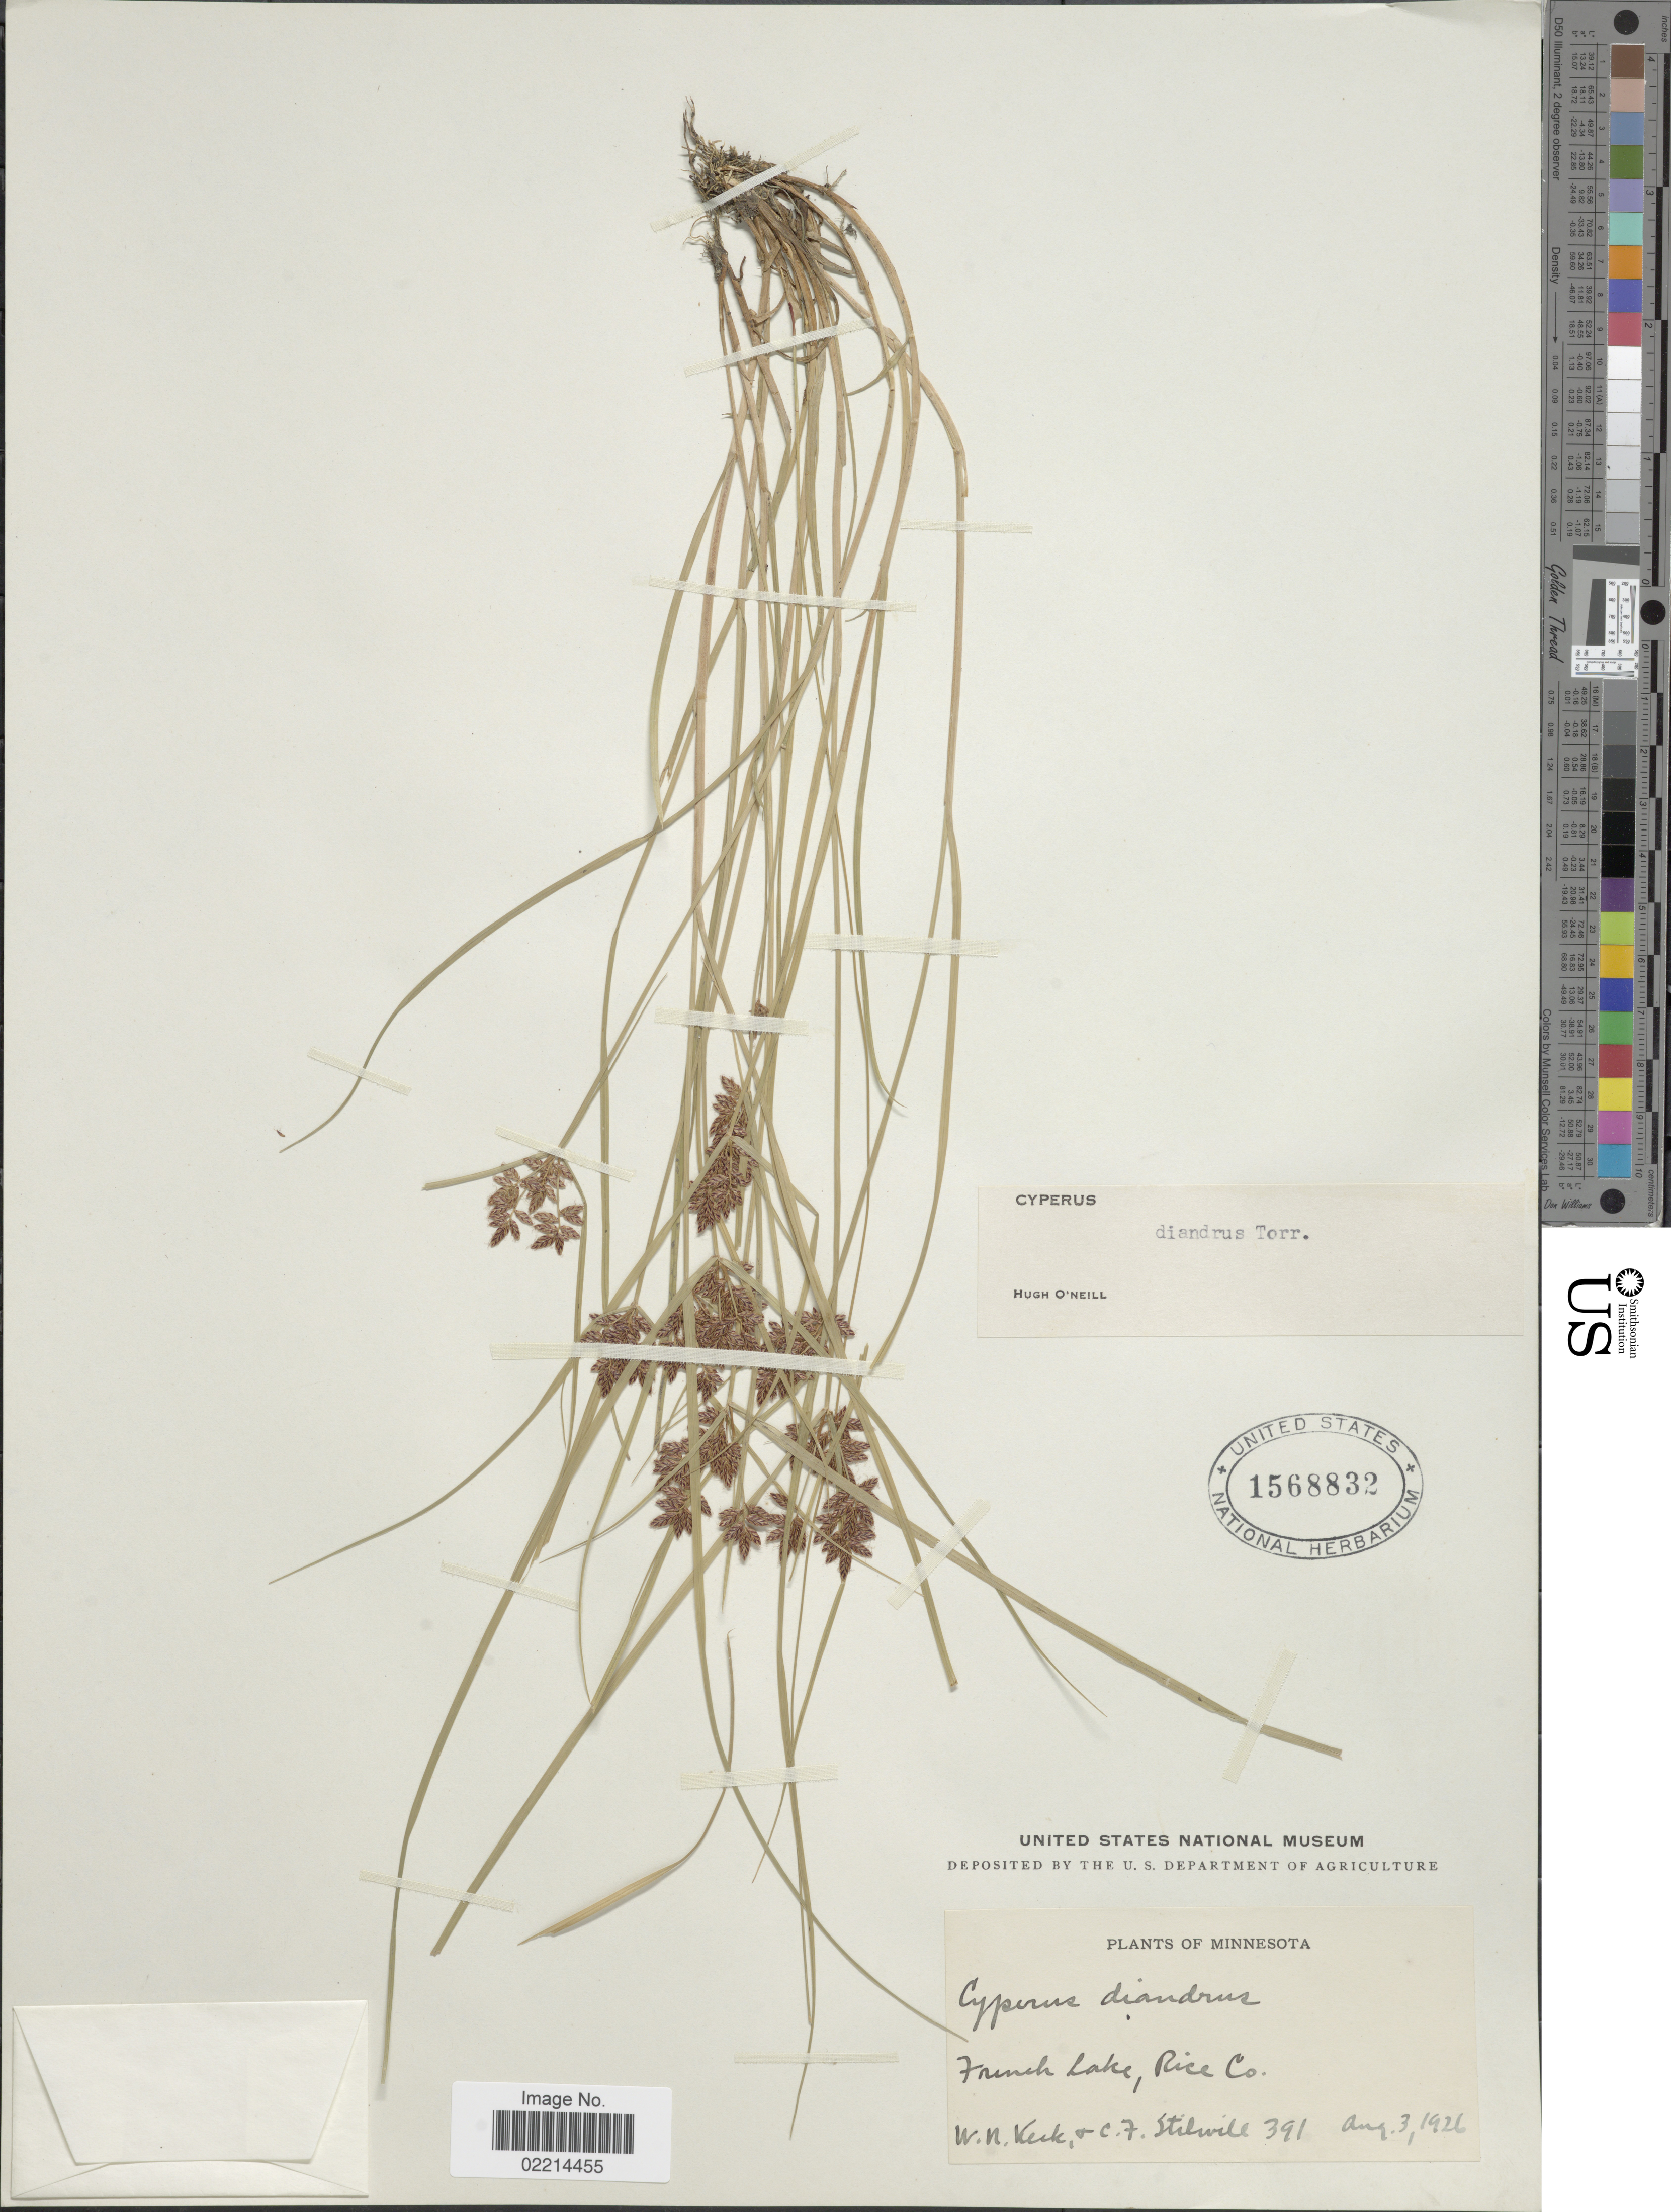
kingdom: Plantae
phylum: Tracheophyta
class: Liliopsida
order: Poales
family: Cyperaceae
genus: Cyperus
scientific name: Cyperus diandrus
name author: Torr.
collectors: W. Keck & C. Stilwill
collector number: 391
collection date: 1926-08-03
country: United States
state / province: Minnesota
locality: French Lake, Rice Co.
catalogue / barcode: US 1568832